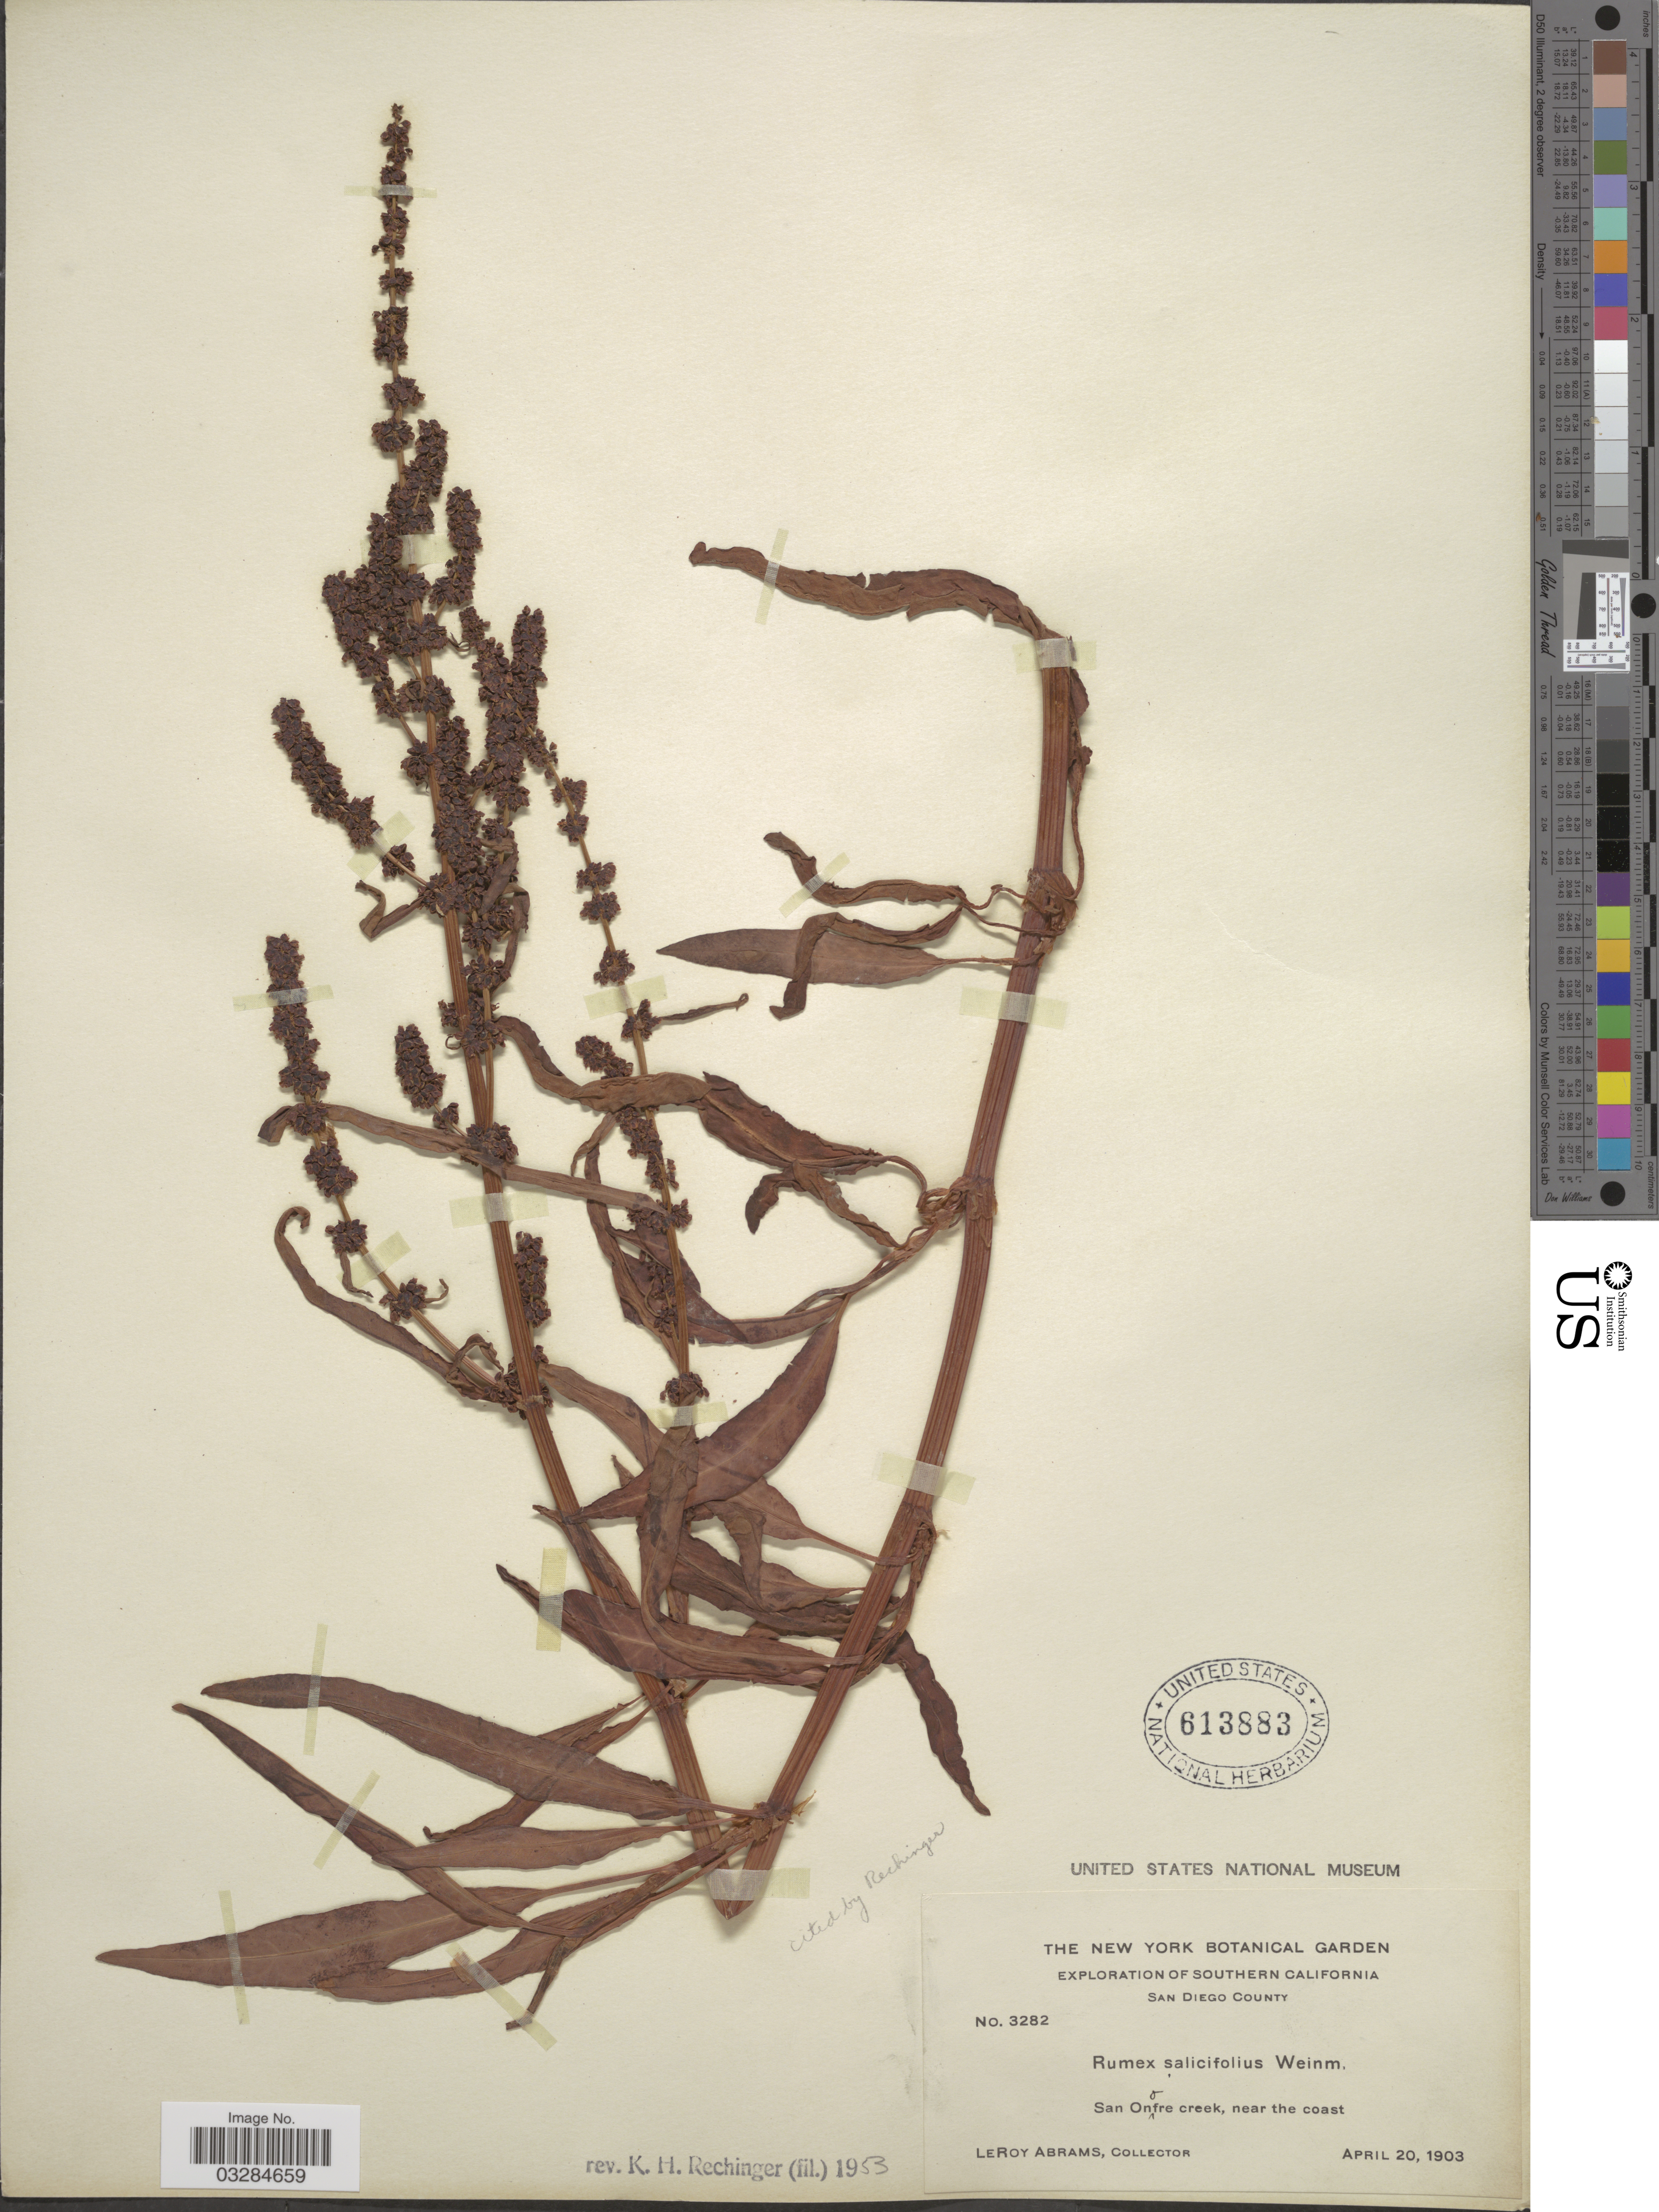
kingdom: Plantae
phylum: Tracheophyta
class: Magnoliopsida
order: Caryophyllales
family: Polygonaceae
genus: Rumex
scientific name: Rumex salicifolius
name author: Weinm.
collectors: L. Abrams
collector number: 3282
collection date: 1903-04-20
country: United States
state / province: California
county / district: San Diego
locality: Southern California, San Diego County, San Onofre creek, near the coast.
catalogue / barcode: US 613883